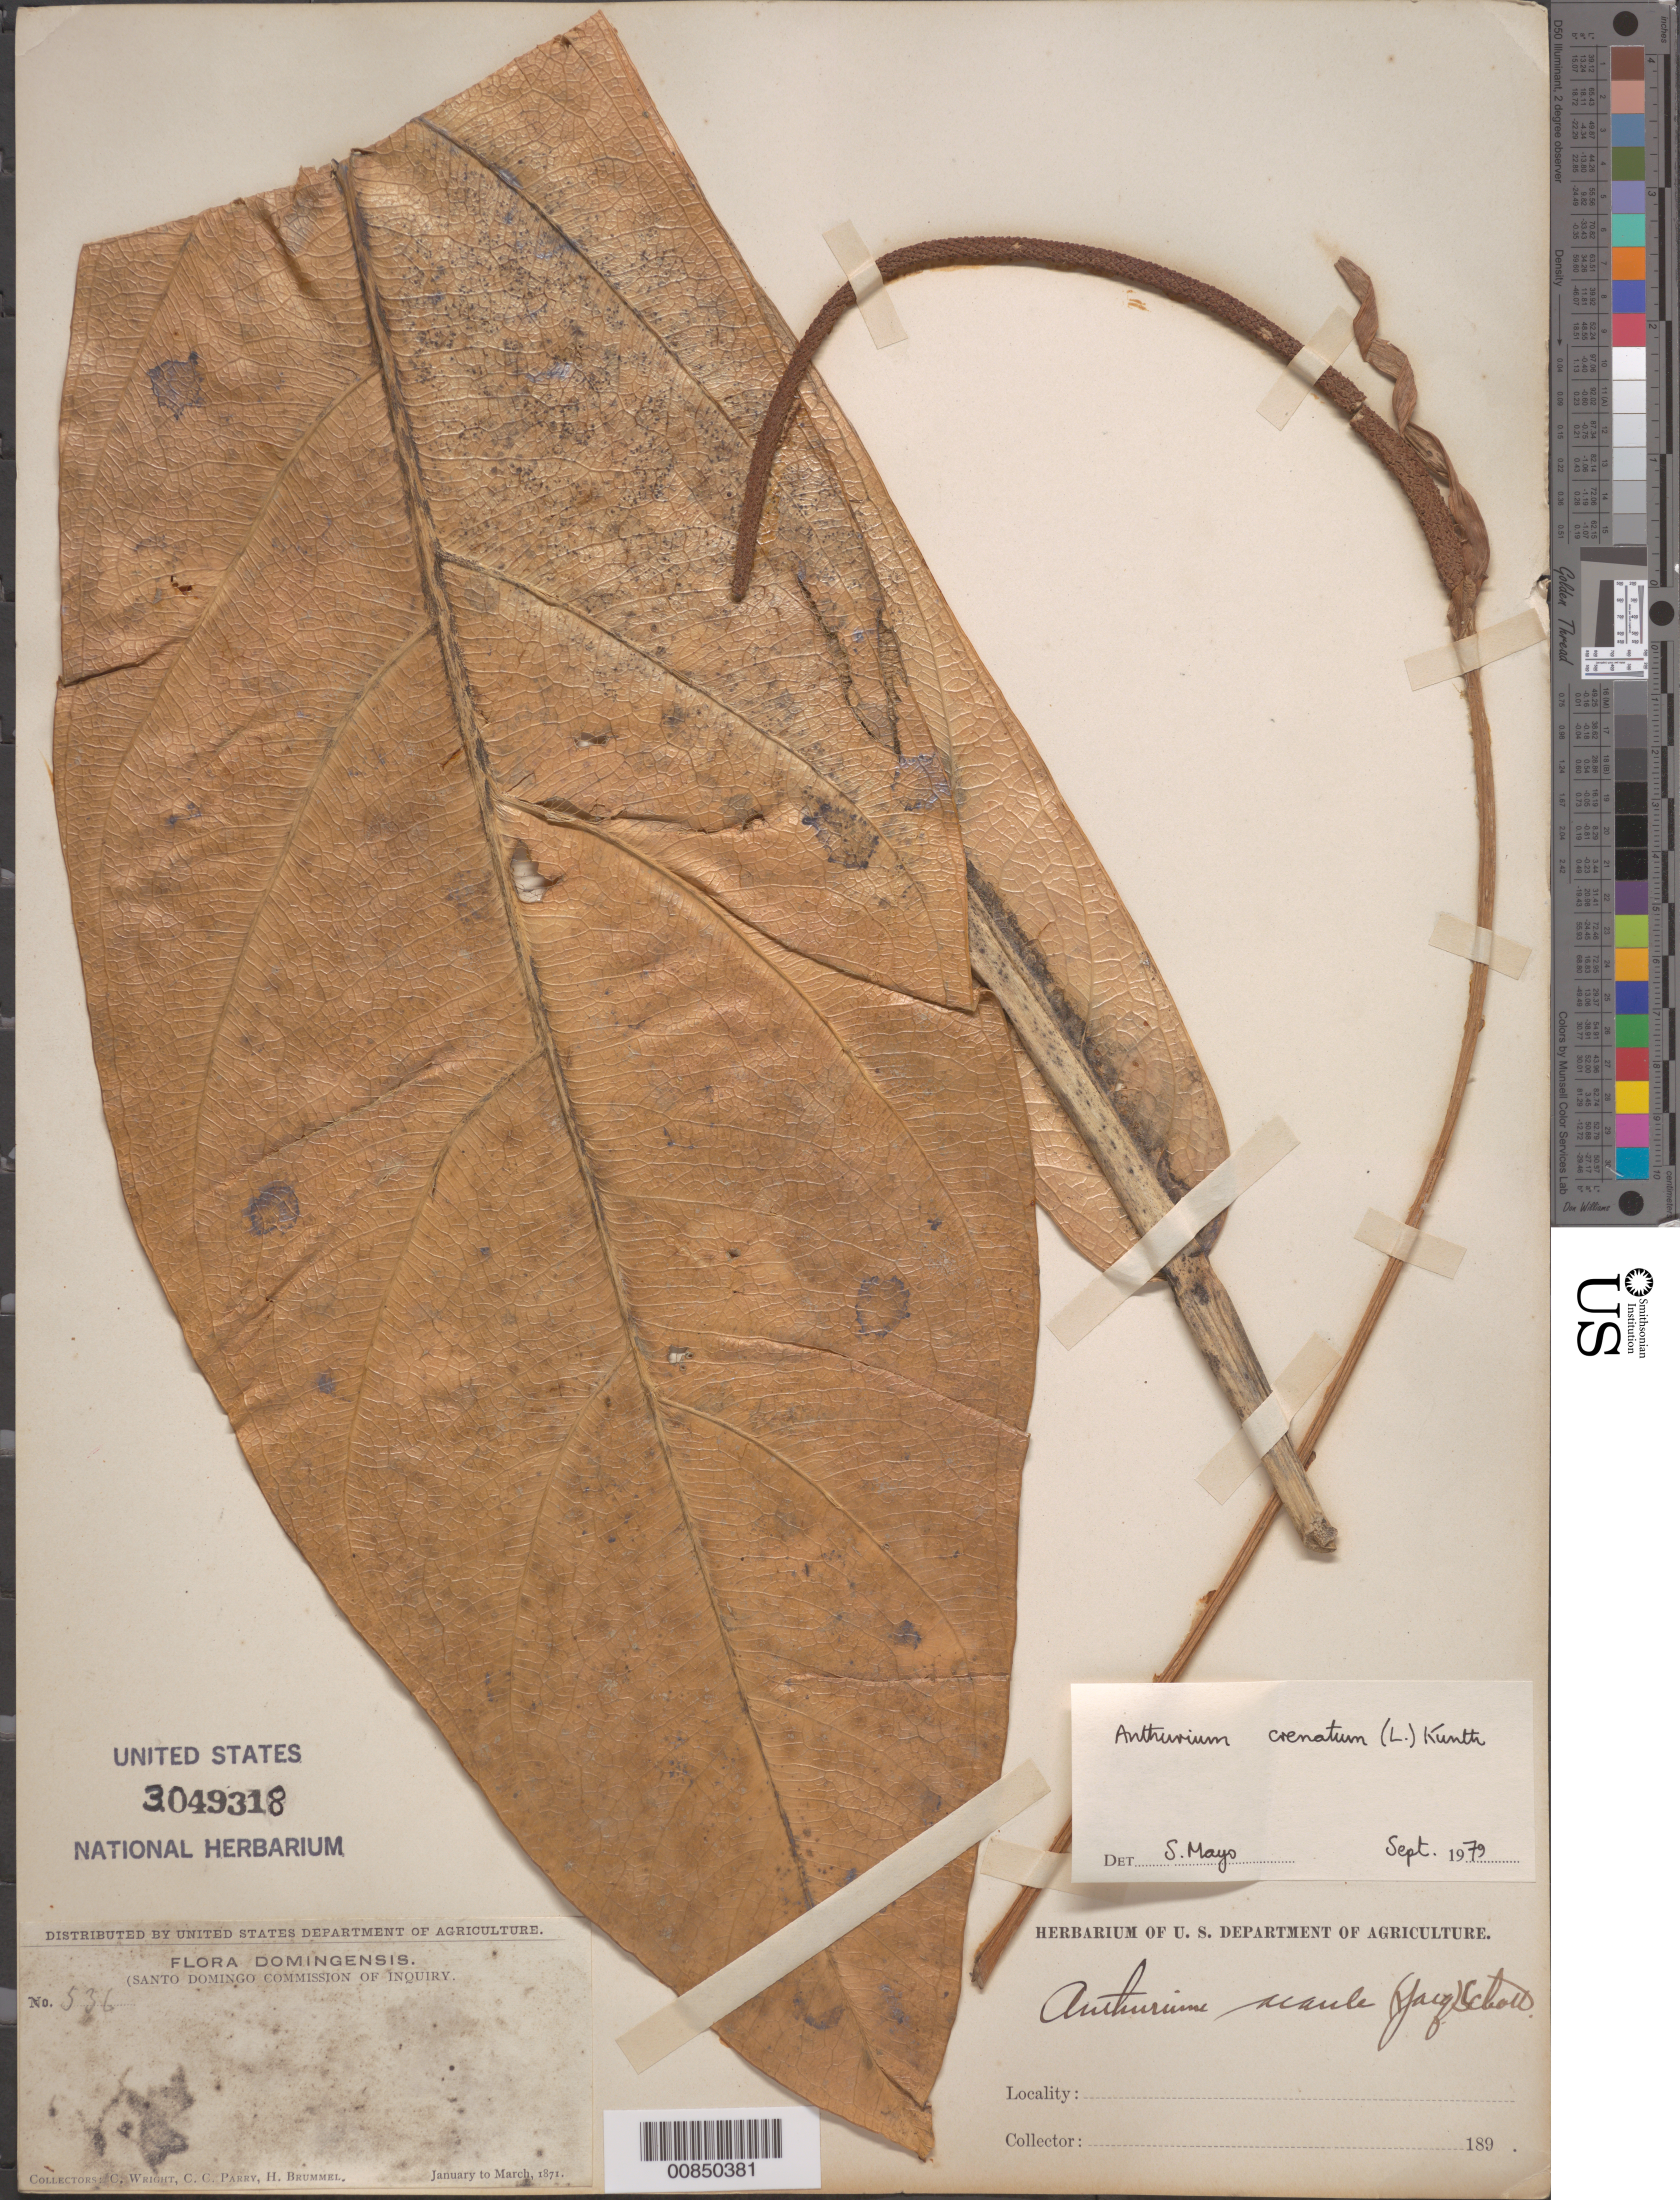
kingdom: Plantae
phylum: Tracheophyta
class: Liliopsida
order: Alismatales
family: Araceae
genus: Anthurium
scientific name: Anthurium crenatum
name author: (L.) Kunth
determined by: Mayo, S.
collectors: C. Wright, C. C. Parry & H. Brummel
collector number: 536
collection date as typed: Jan 1871 to -- Mar 1871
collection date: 1871-01/1871-03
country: Dominican Republic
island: Hispaniola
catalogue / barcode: US 3049318